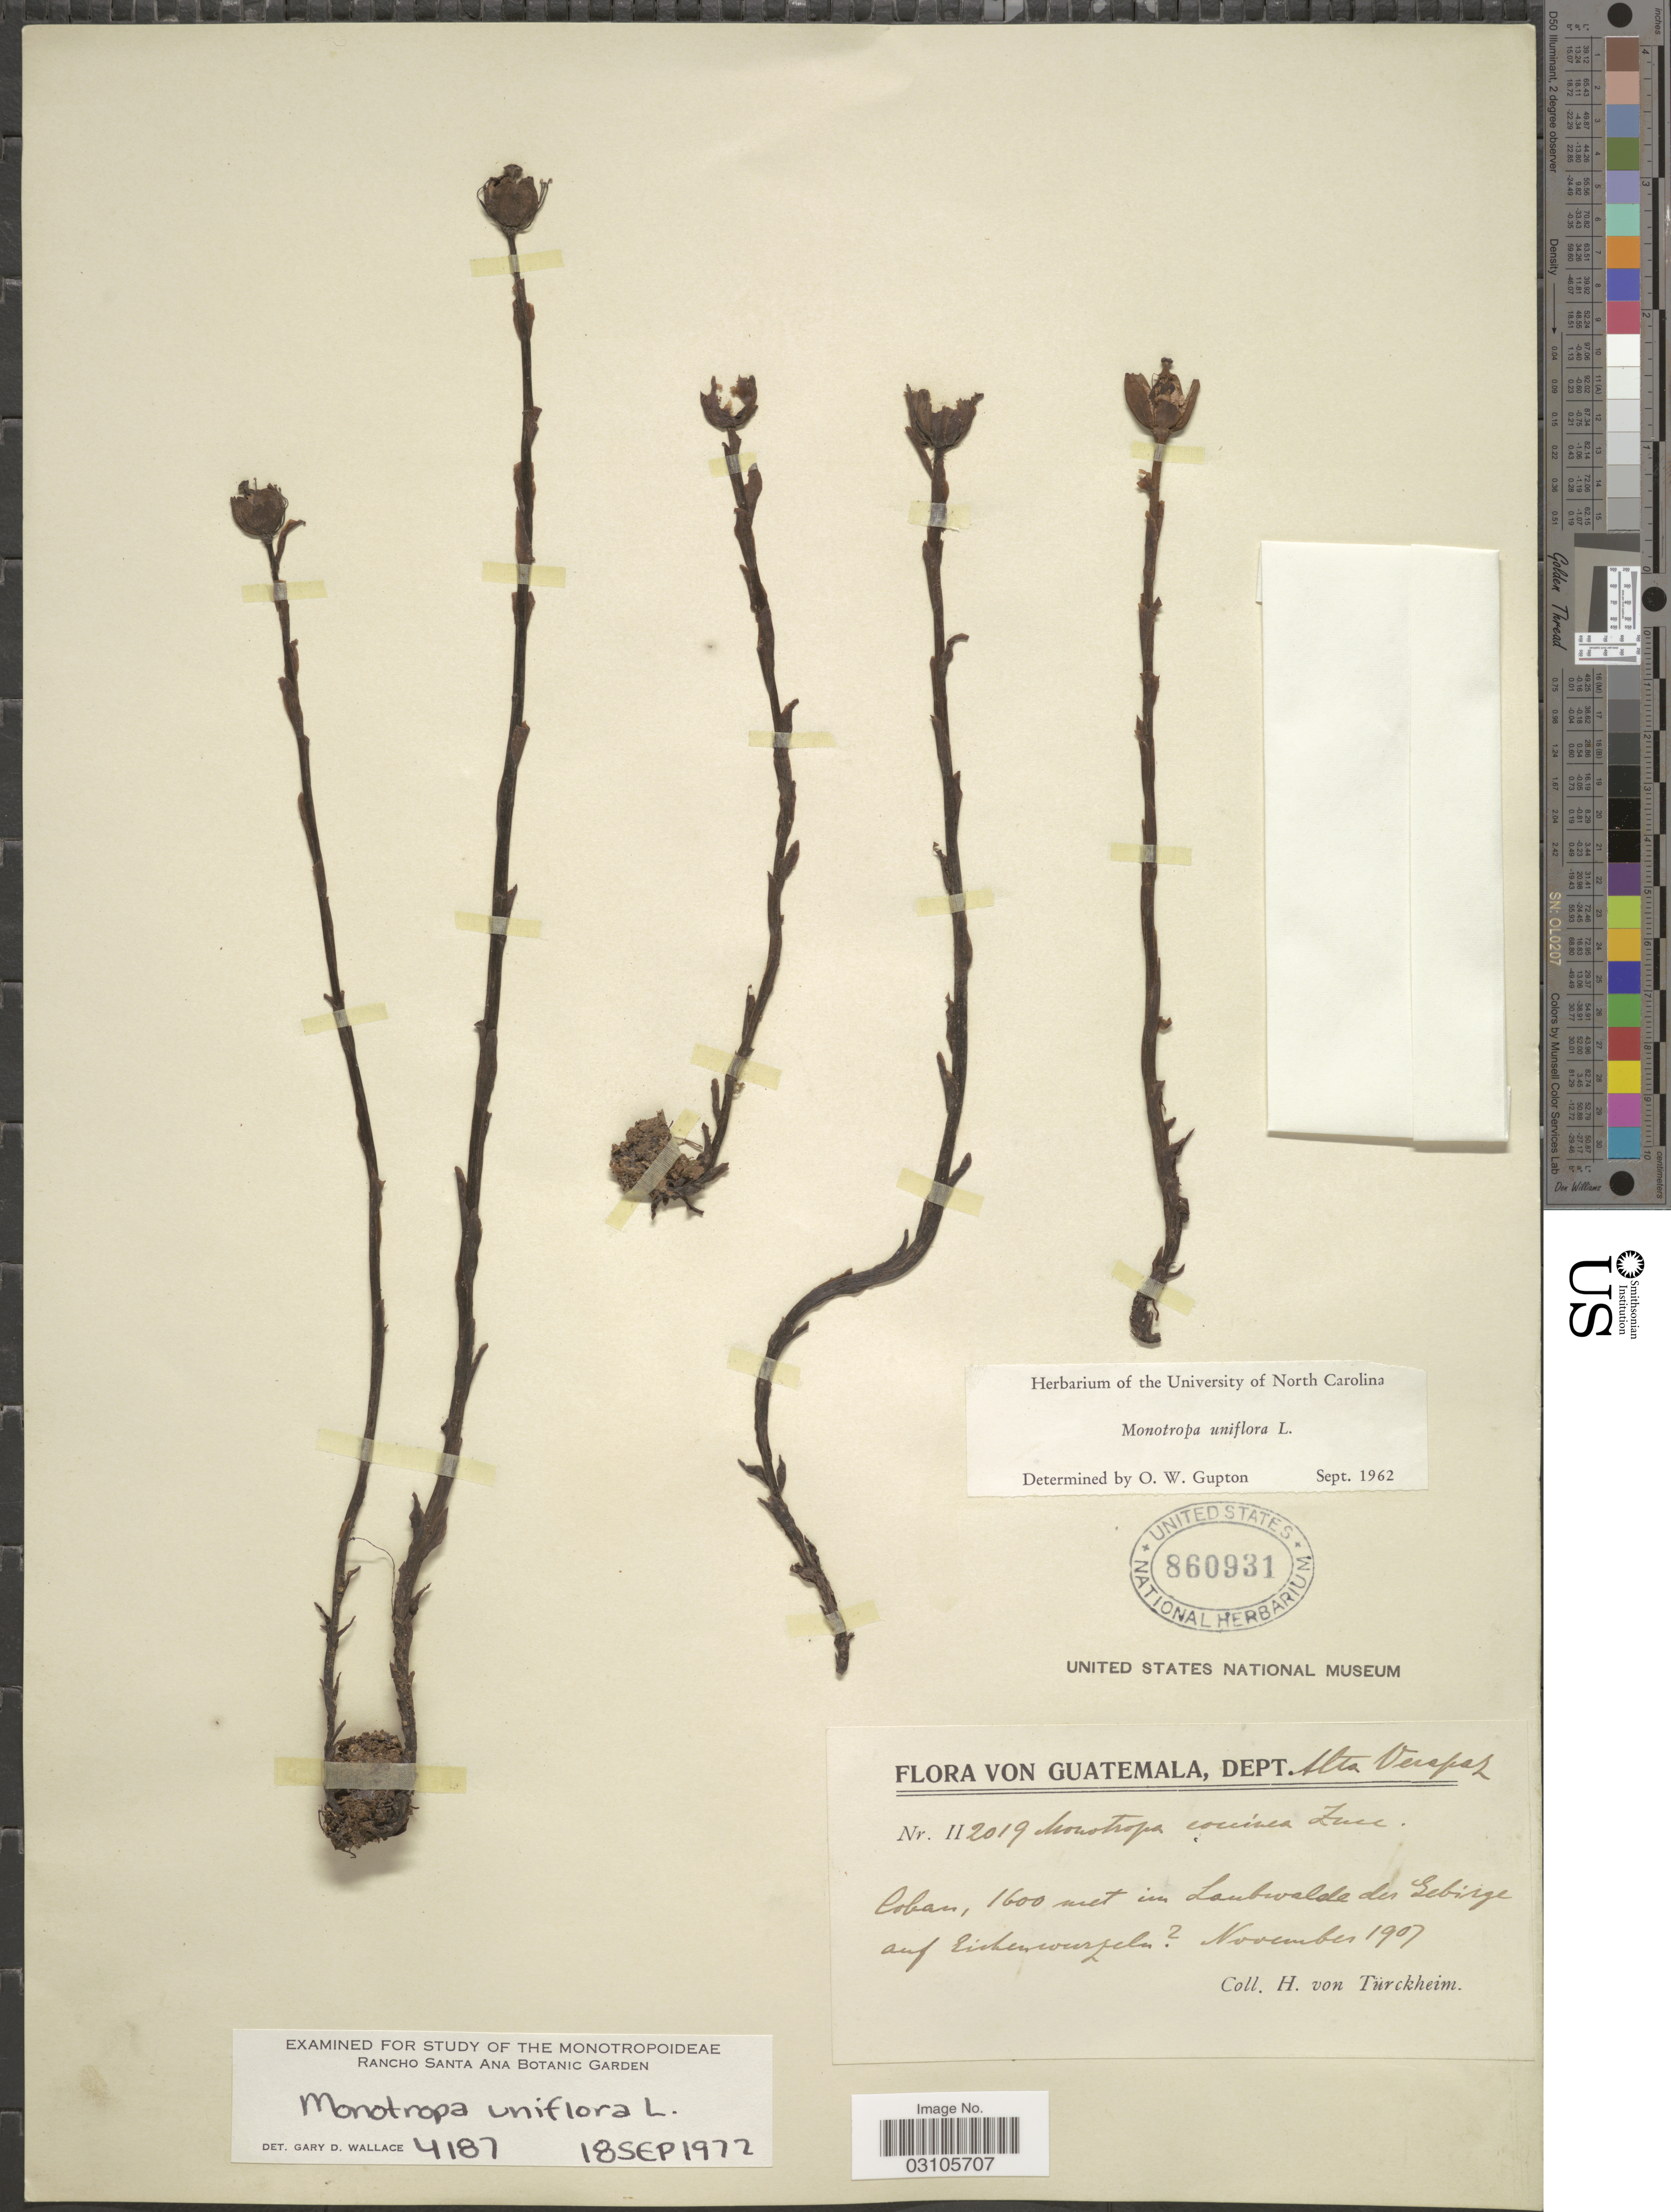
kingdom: Plantae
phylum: Tracheophyta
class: Magnoliopsida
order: Ericales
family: Ericaceae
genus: Monotropa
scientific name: Monotropa uniflora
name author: L.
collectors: H. von Türckheim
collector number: II2019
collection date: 1907-11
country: Guatemala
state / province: Alta Verapaz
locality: Dept. Alta Verapaz. Coban.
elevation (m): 1600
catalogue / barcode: US 860931